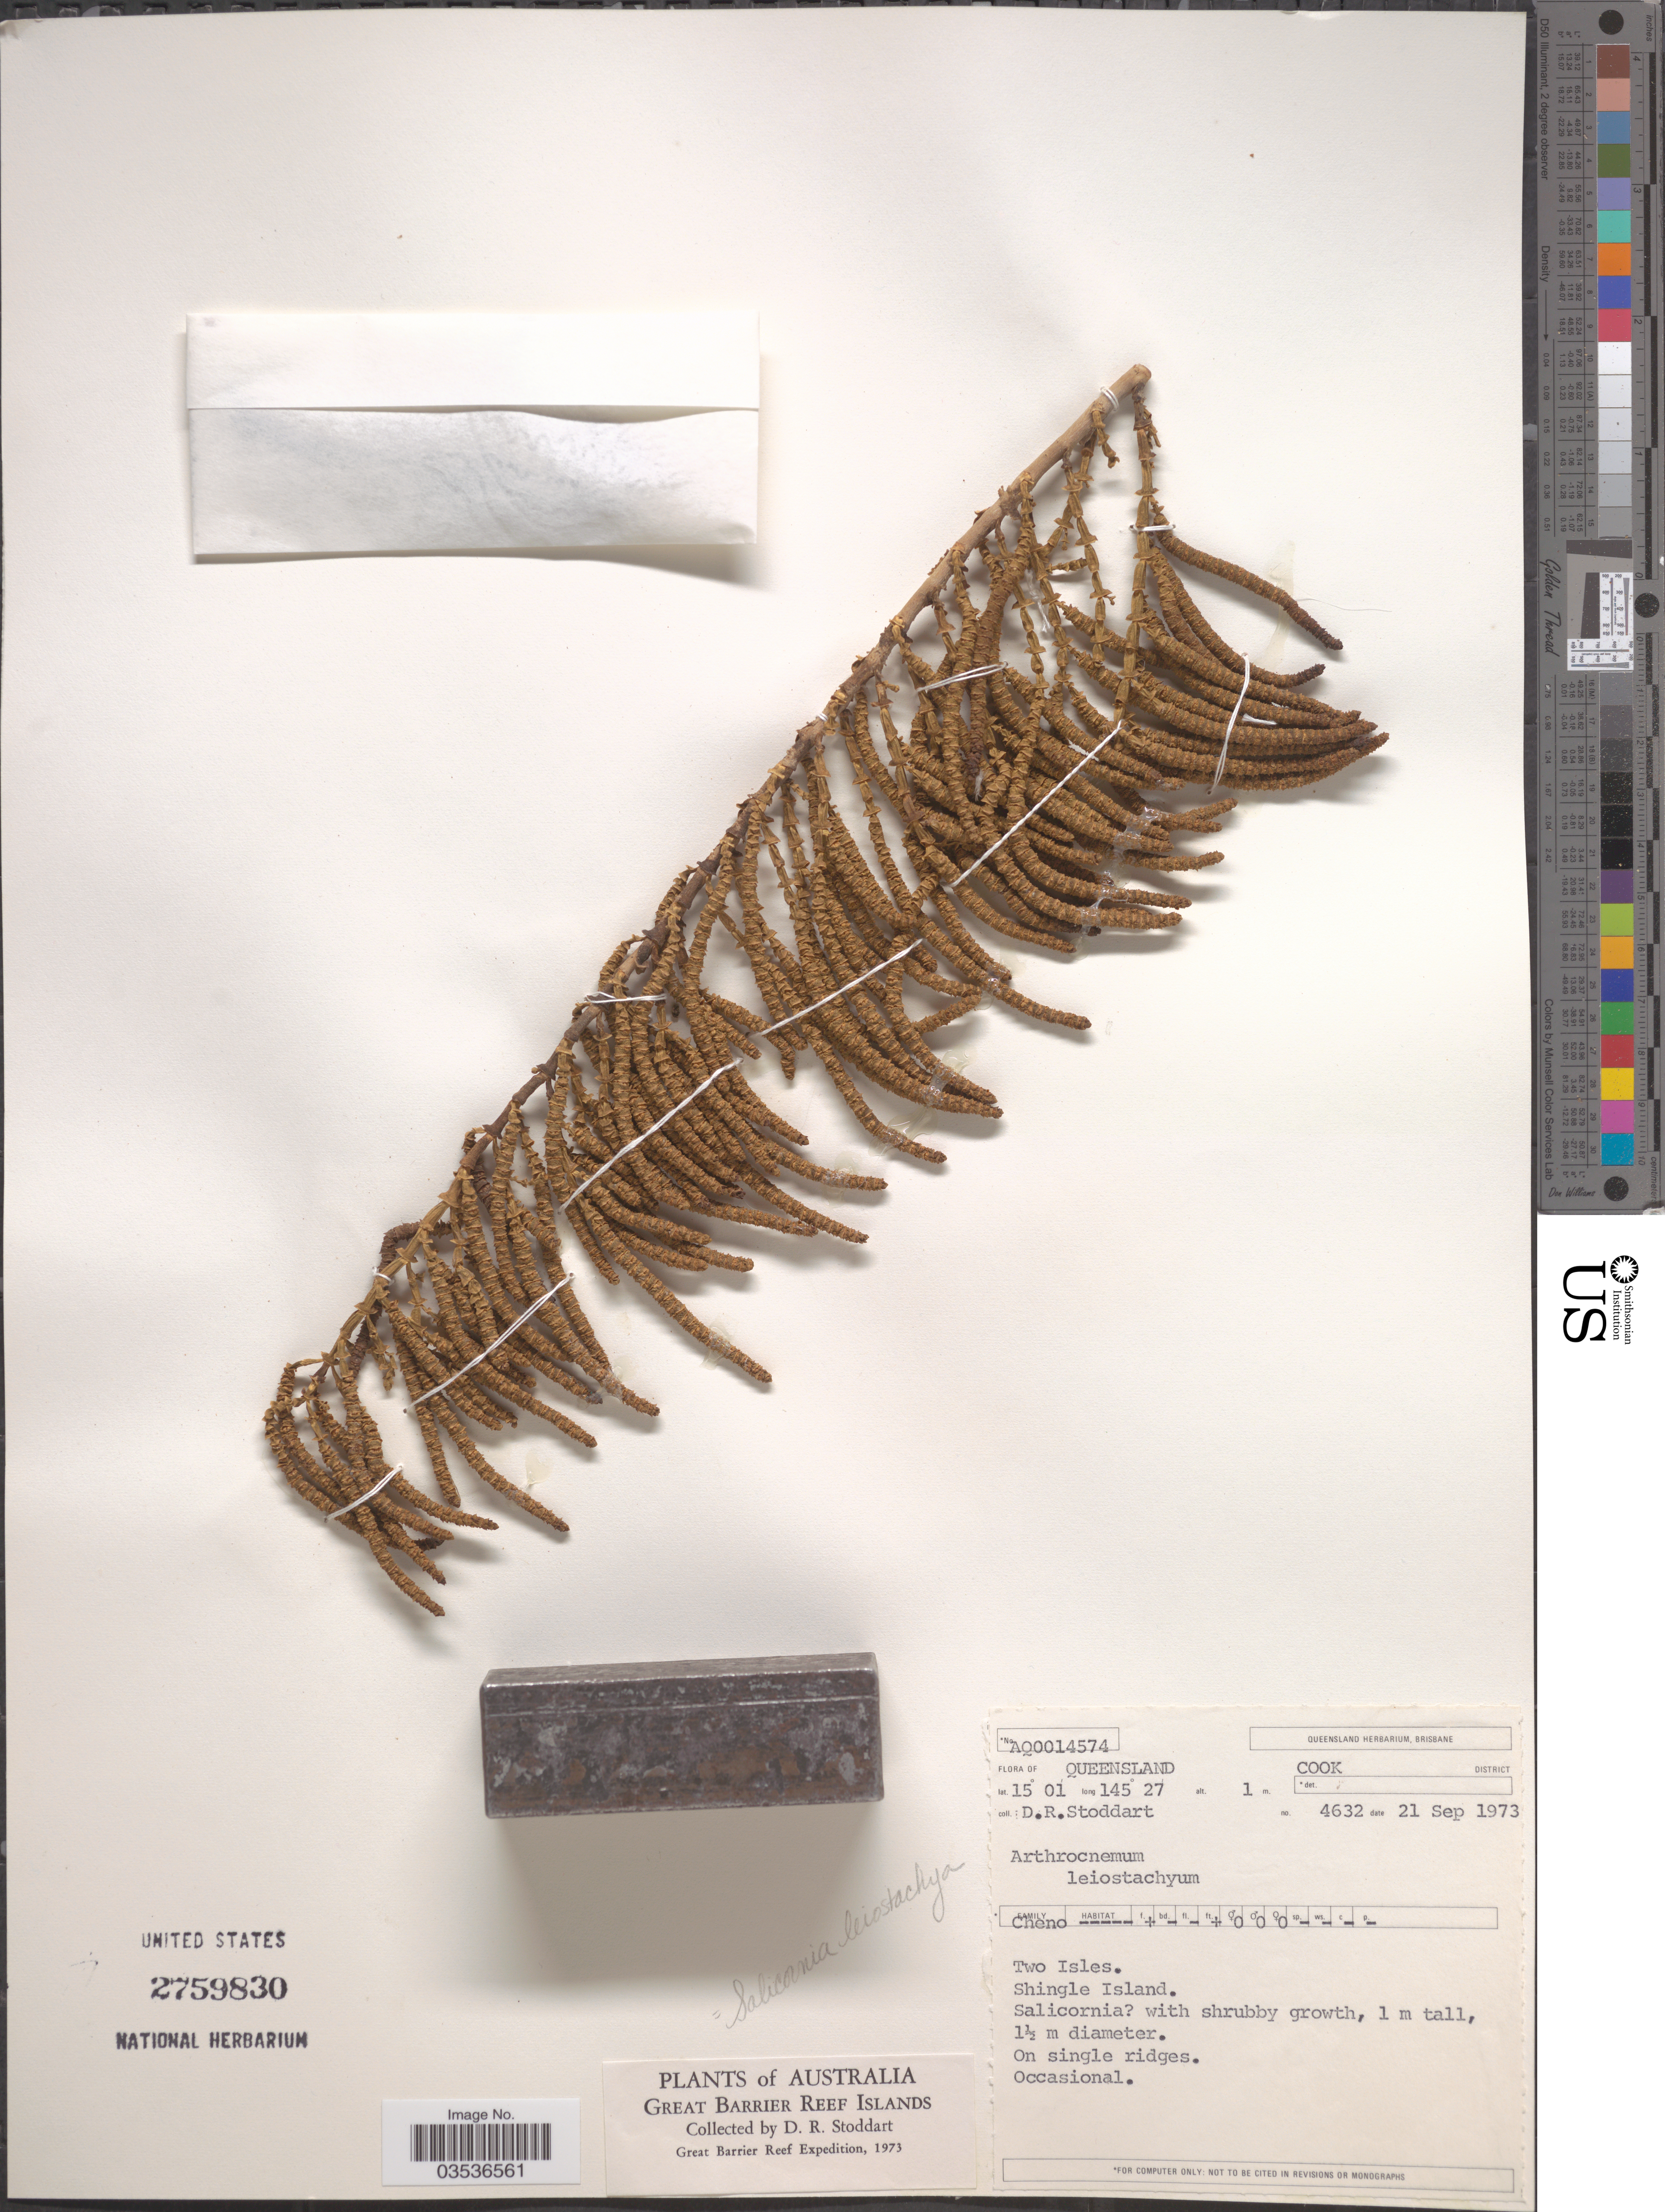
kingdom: Plantae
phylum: Tracheophyta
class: Magnoliopsida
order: Caryophyllales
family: Amaranthaceae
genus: Tecticornia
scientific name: Tecticornia indica subsp. leiostachya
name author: (Benth.) K.A. Sheph. & Paul G. Wilson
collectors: D. R. Stoddart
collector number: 4632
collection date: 1973-09-21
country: Australia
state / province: Queensland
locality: Cook District. Two Isles. Shingle Island.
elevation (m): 1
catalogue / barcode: US 2759830